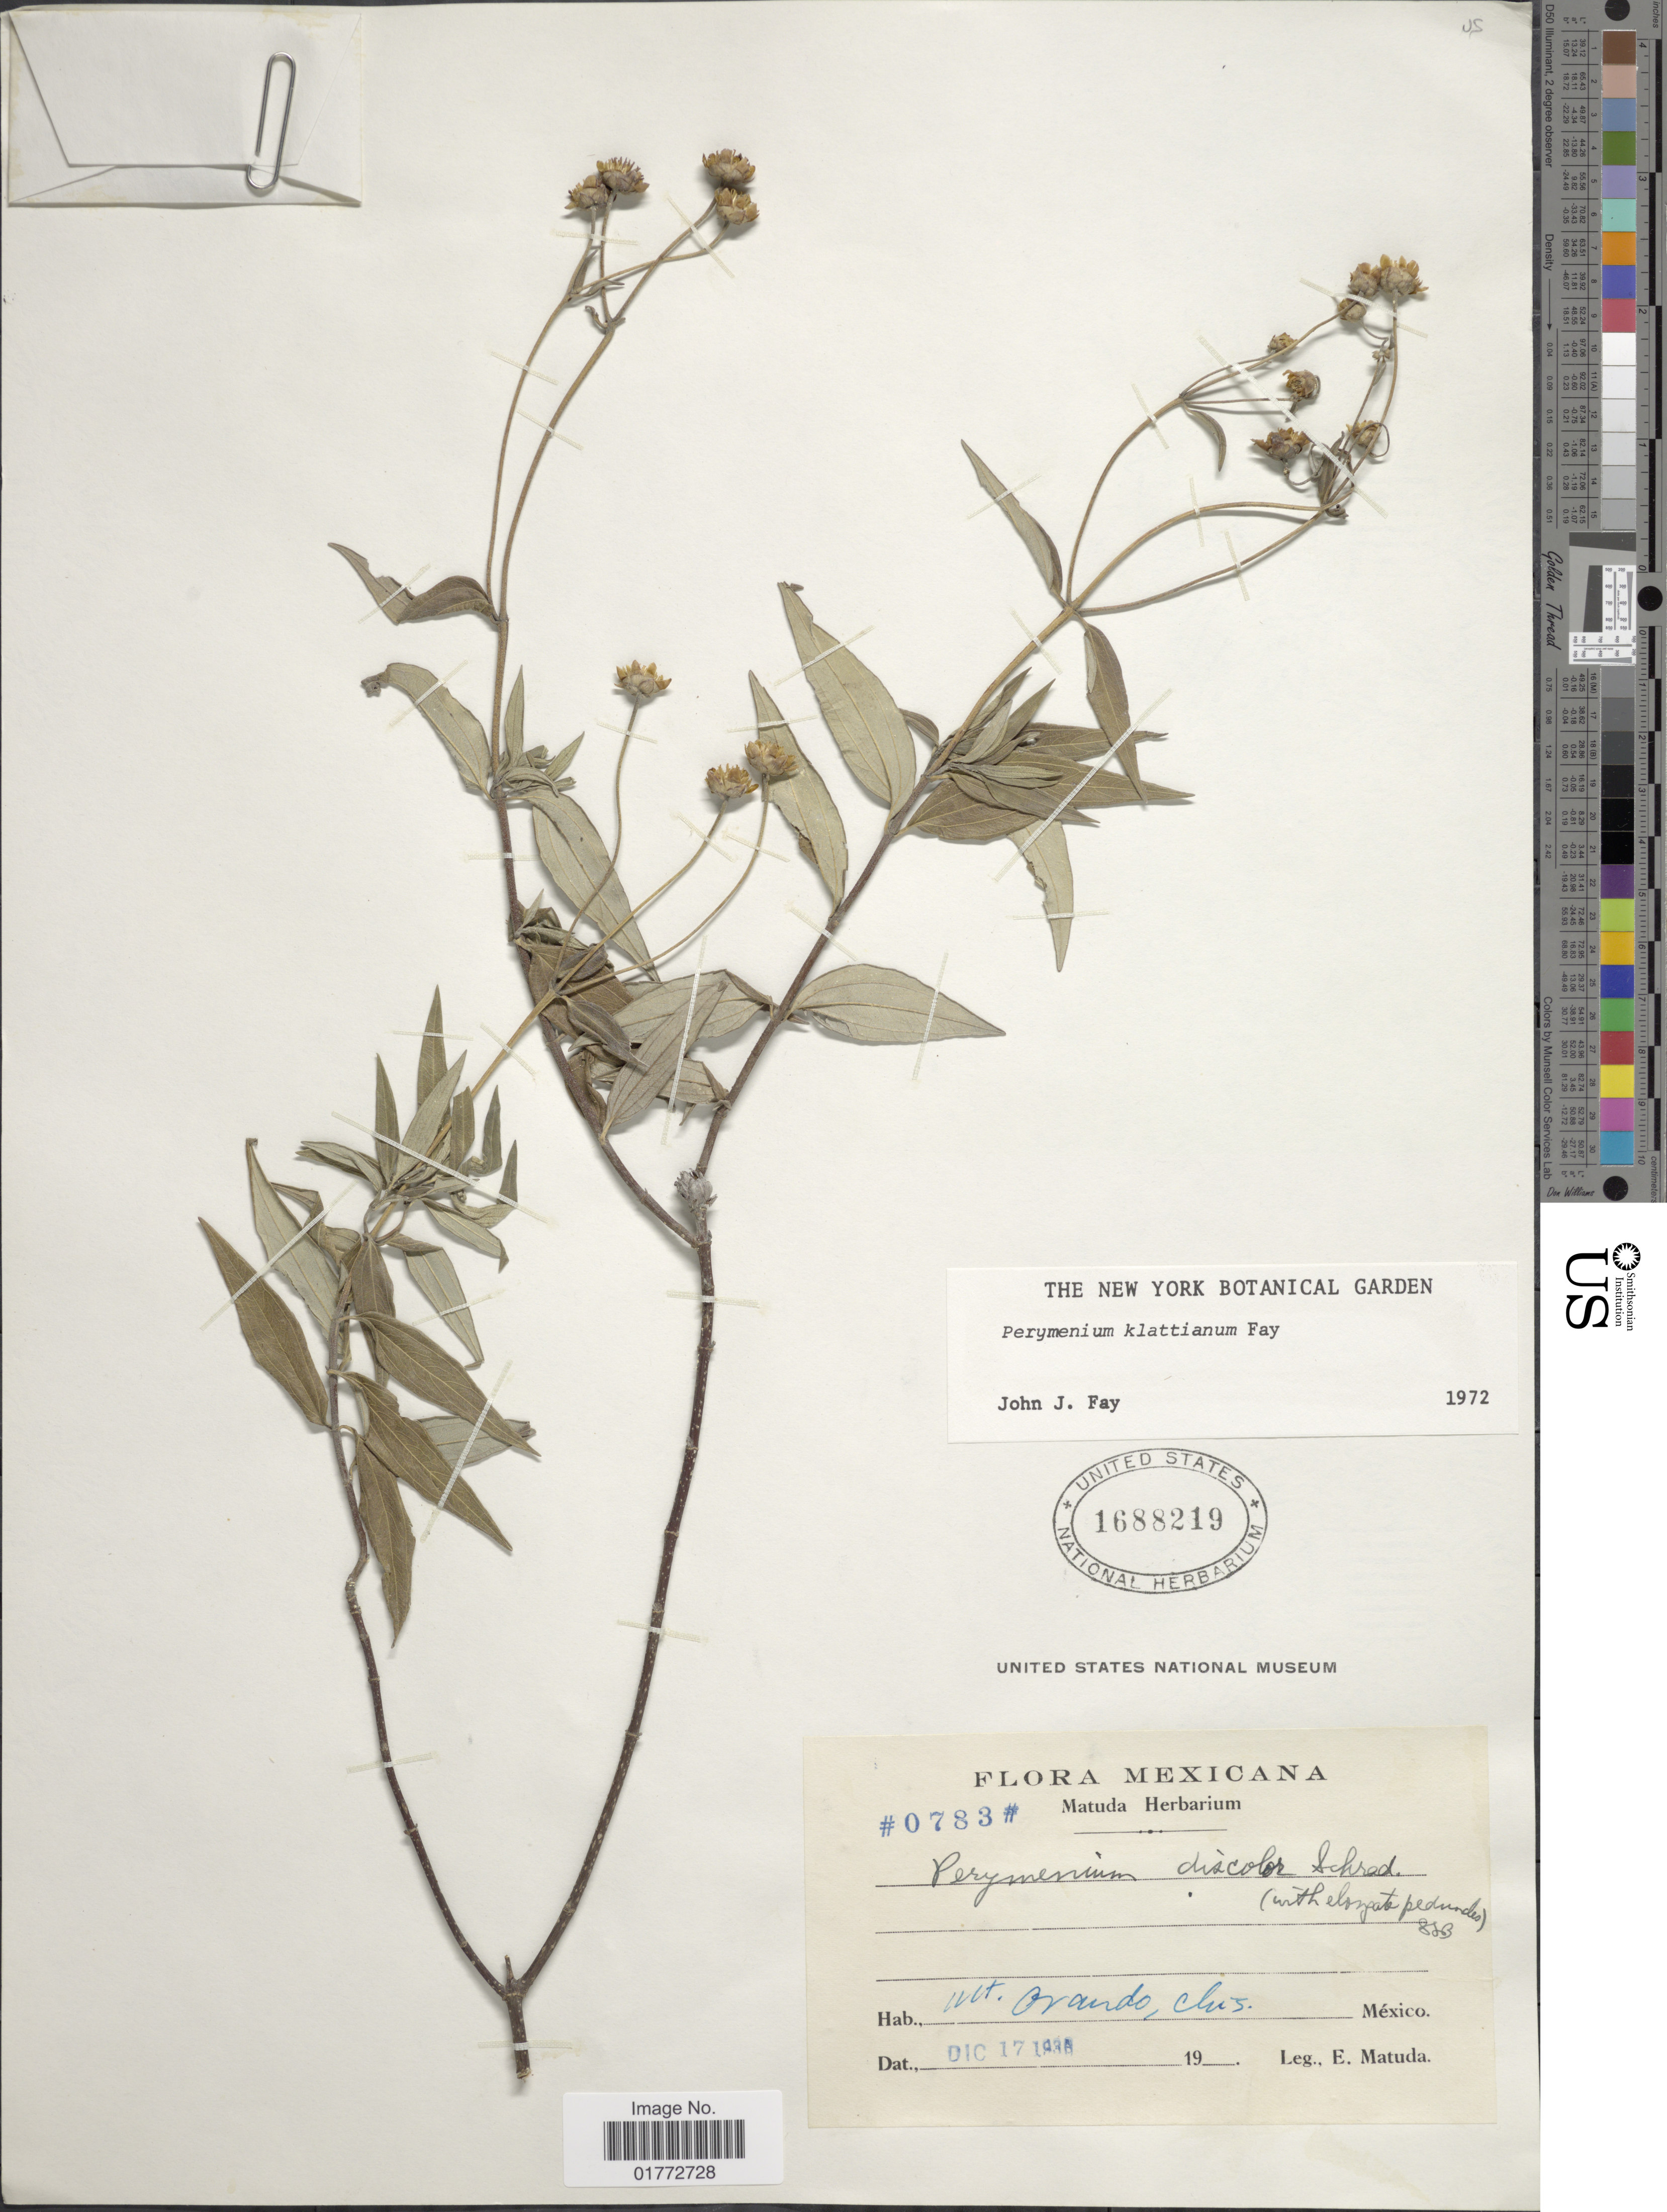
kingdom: Plantae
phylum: Tracheophyta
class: Magnoliopsida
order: Asterales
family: Asteraceae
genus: Perymenium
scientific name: Perymenium klattianum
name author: J.J. Fay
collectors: E. Matuda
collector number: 0783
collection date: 1936-12-17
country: Mexico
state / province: Chiapas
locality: Mt. Orando, Chis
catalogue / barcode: US 1688219